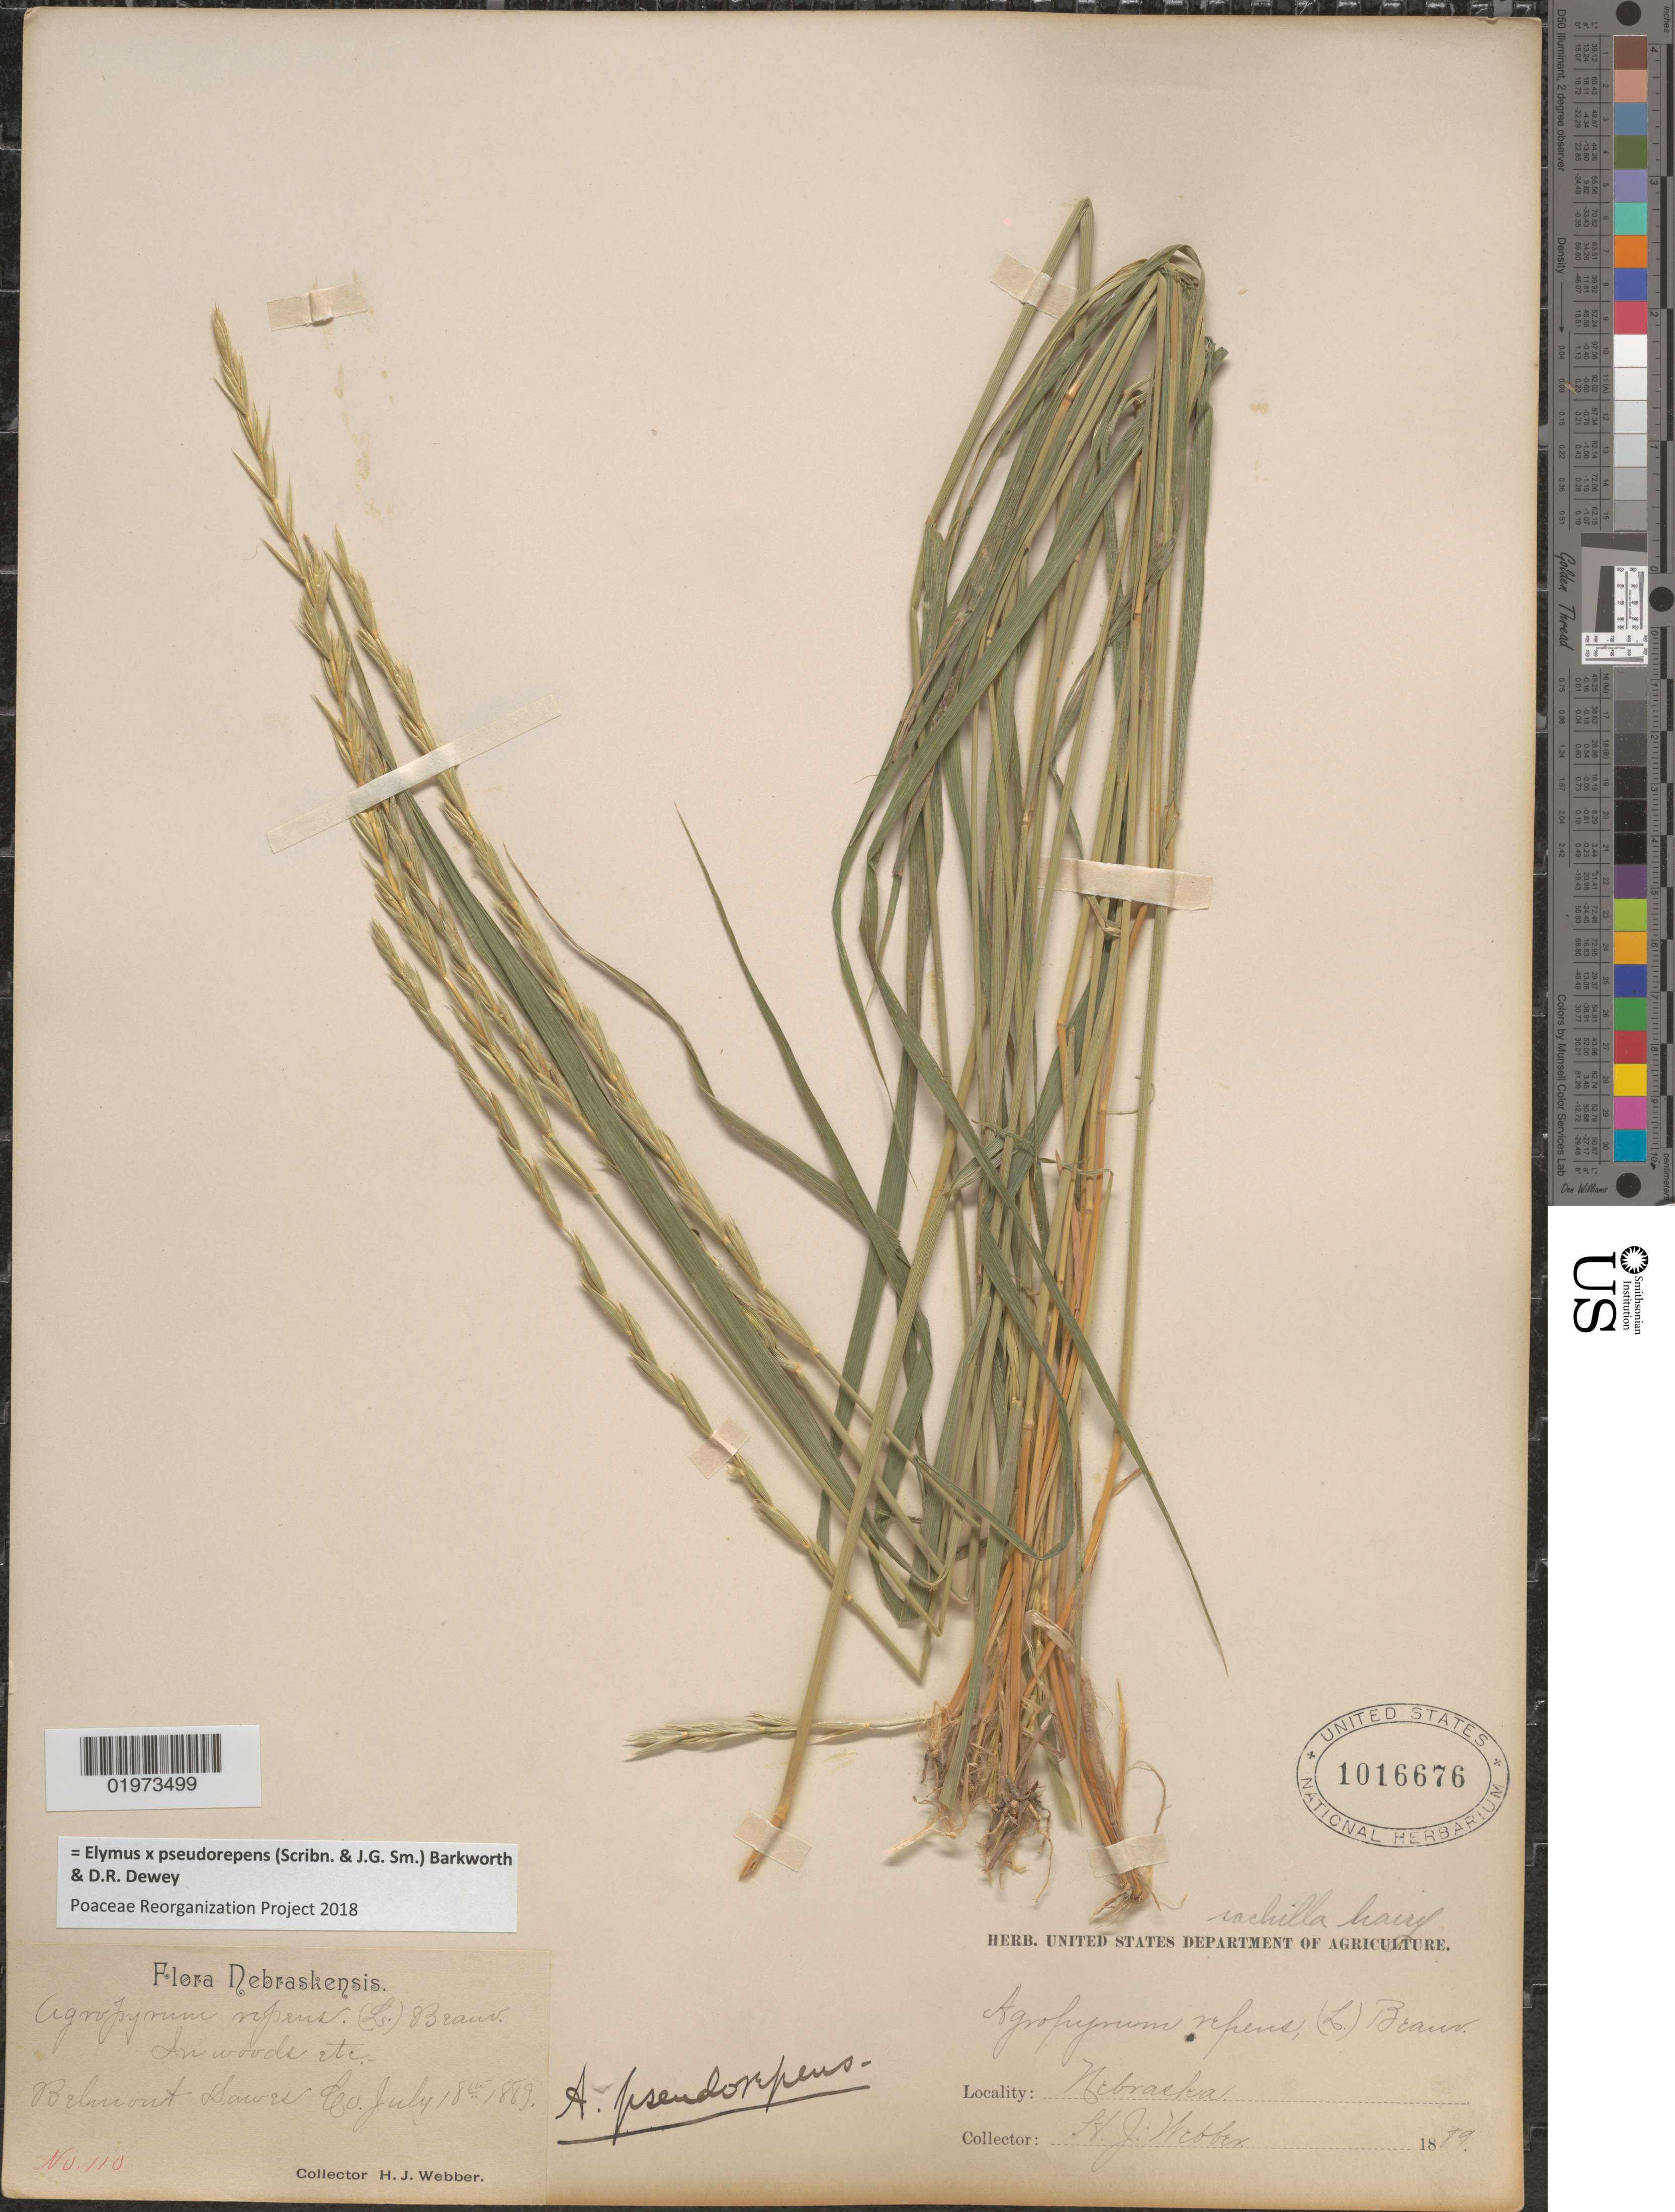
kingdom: Plantae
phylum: Tracheophyta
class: Liliopsida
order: Poales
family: Poaceae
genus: Elymus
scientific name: Elymus x pseudorepens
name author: (Scribn. & J.G. Sm.) Barkworth & Dewey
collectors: H. Webber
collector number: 110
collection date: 1889-07-18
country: United States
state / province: Nebraska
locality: Belmont Dawes Co.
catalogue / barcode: US 1016676